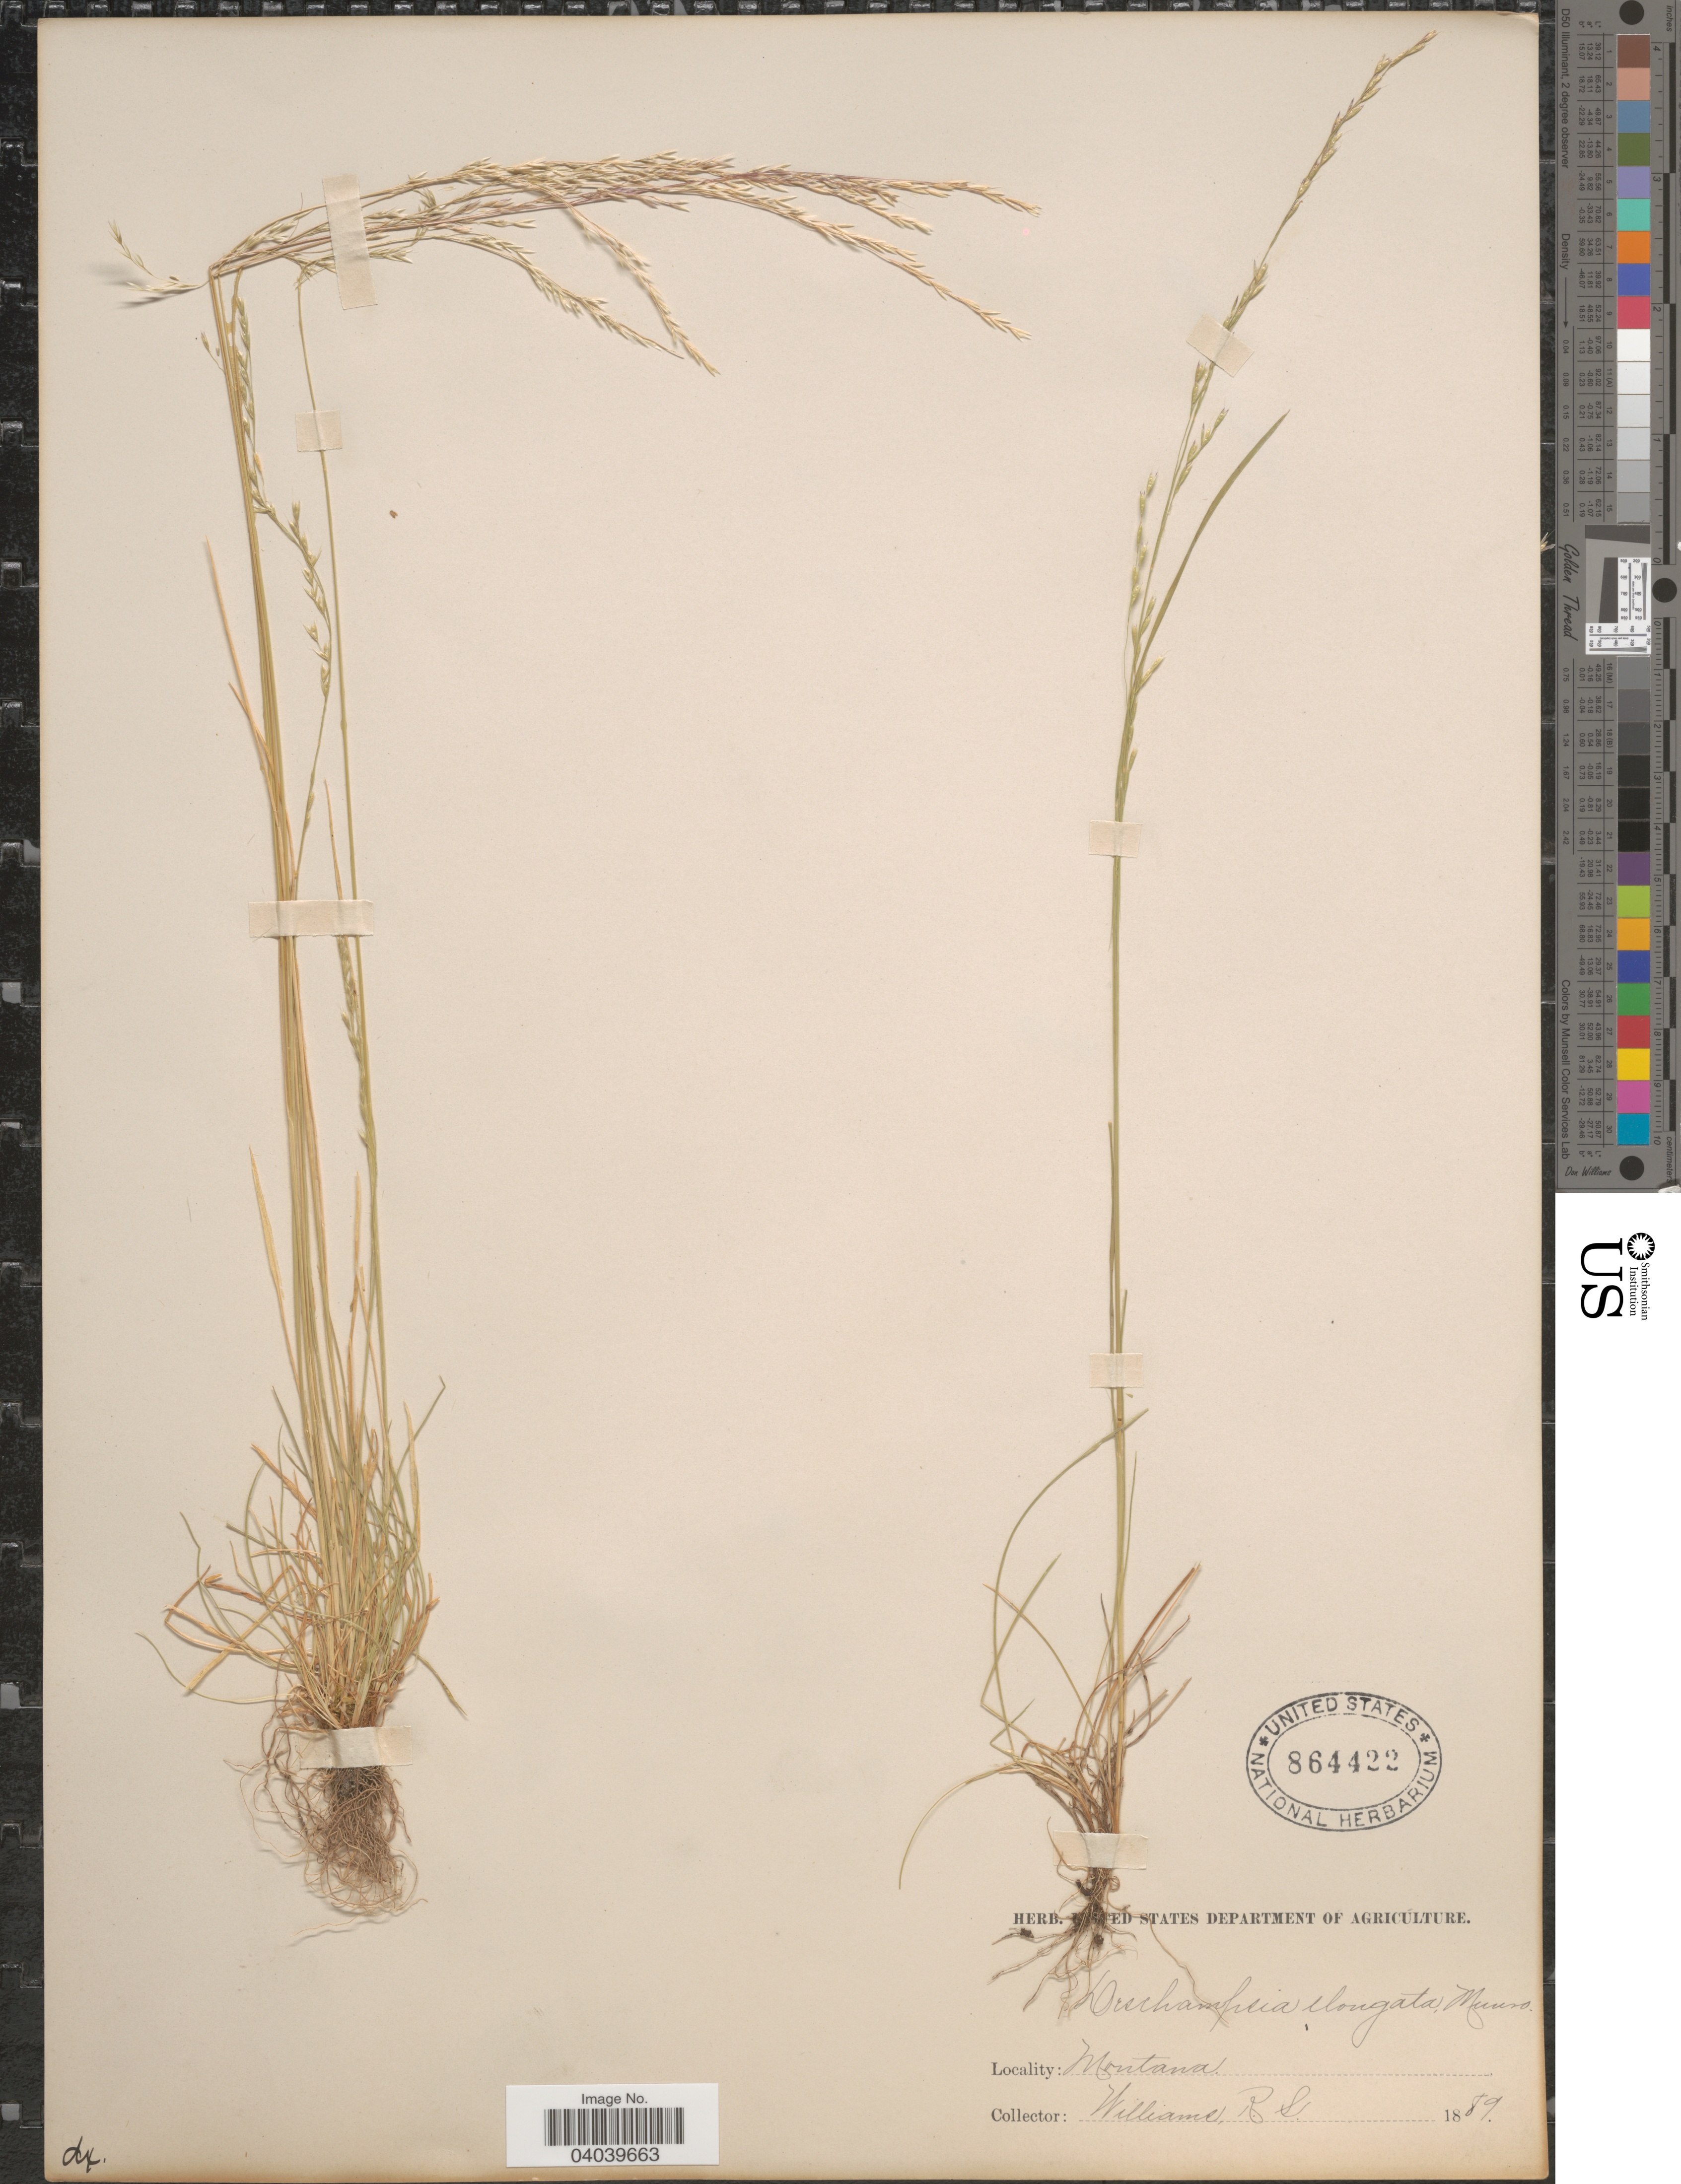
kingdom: Plantae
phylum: Tracheophyta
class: Liliopsida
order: Poales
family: Poaceae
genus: Deschampsia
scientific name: Deschampsia elongata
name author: (Hook.) Munro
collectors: R. S. Williams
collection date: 1889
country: United States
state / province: Montana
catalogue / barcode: US 864422